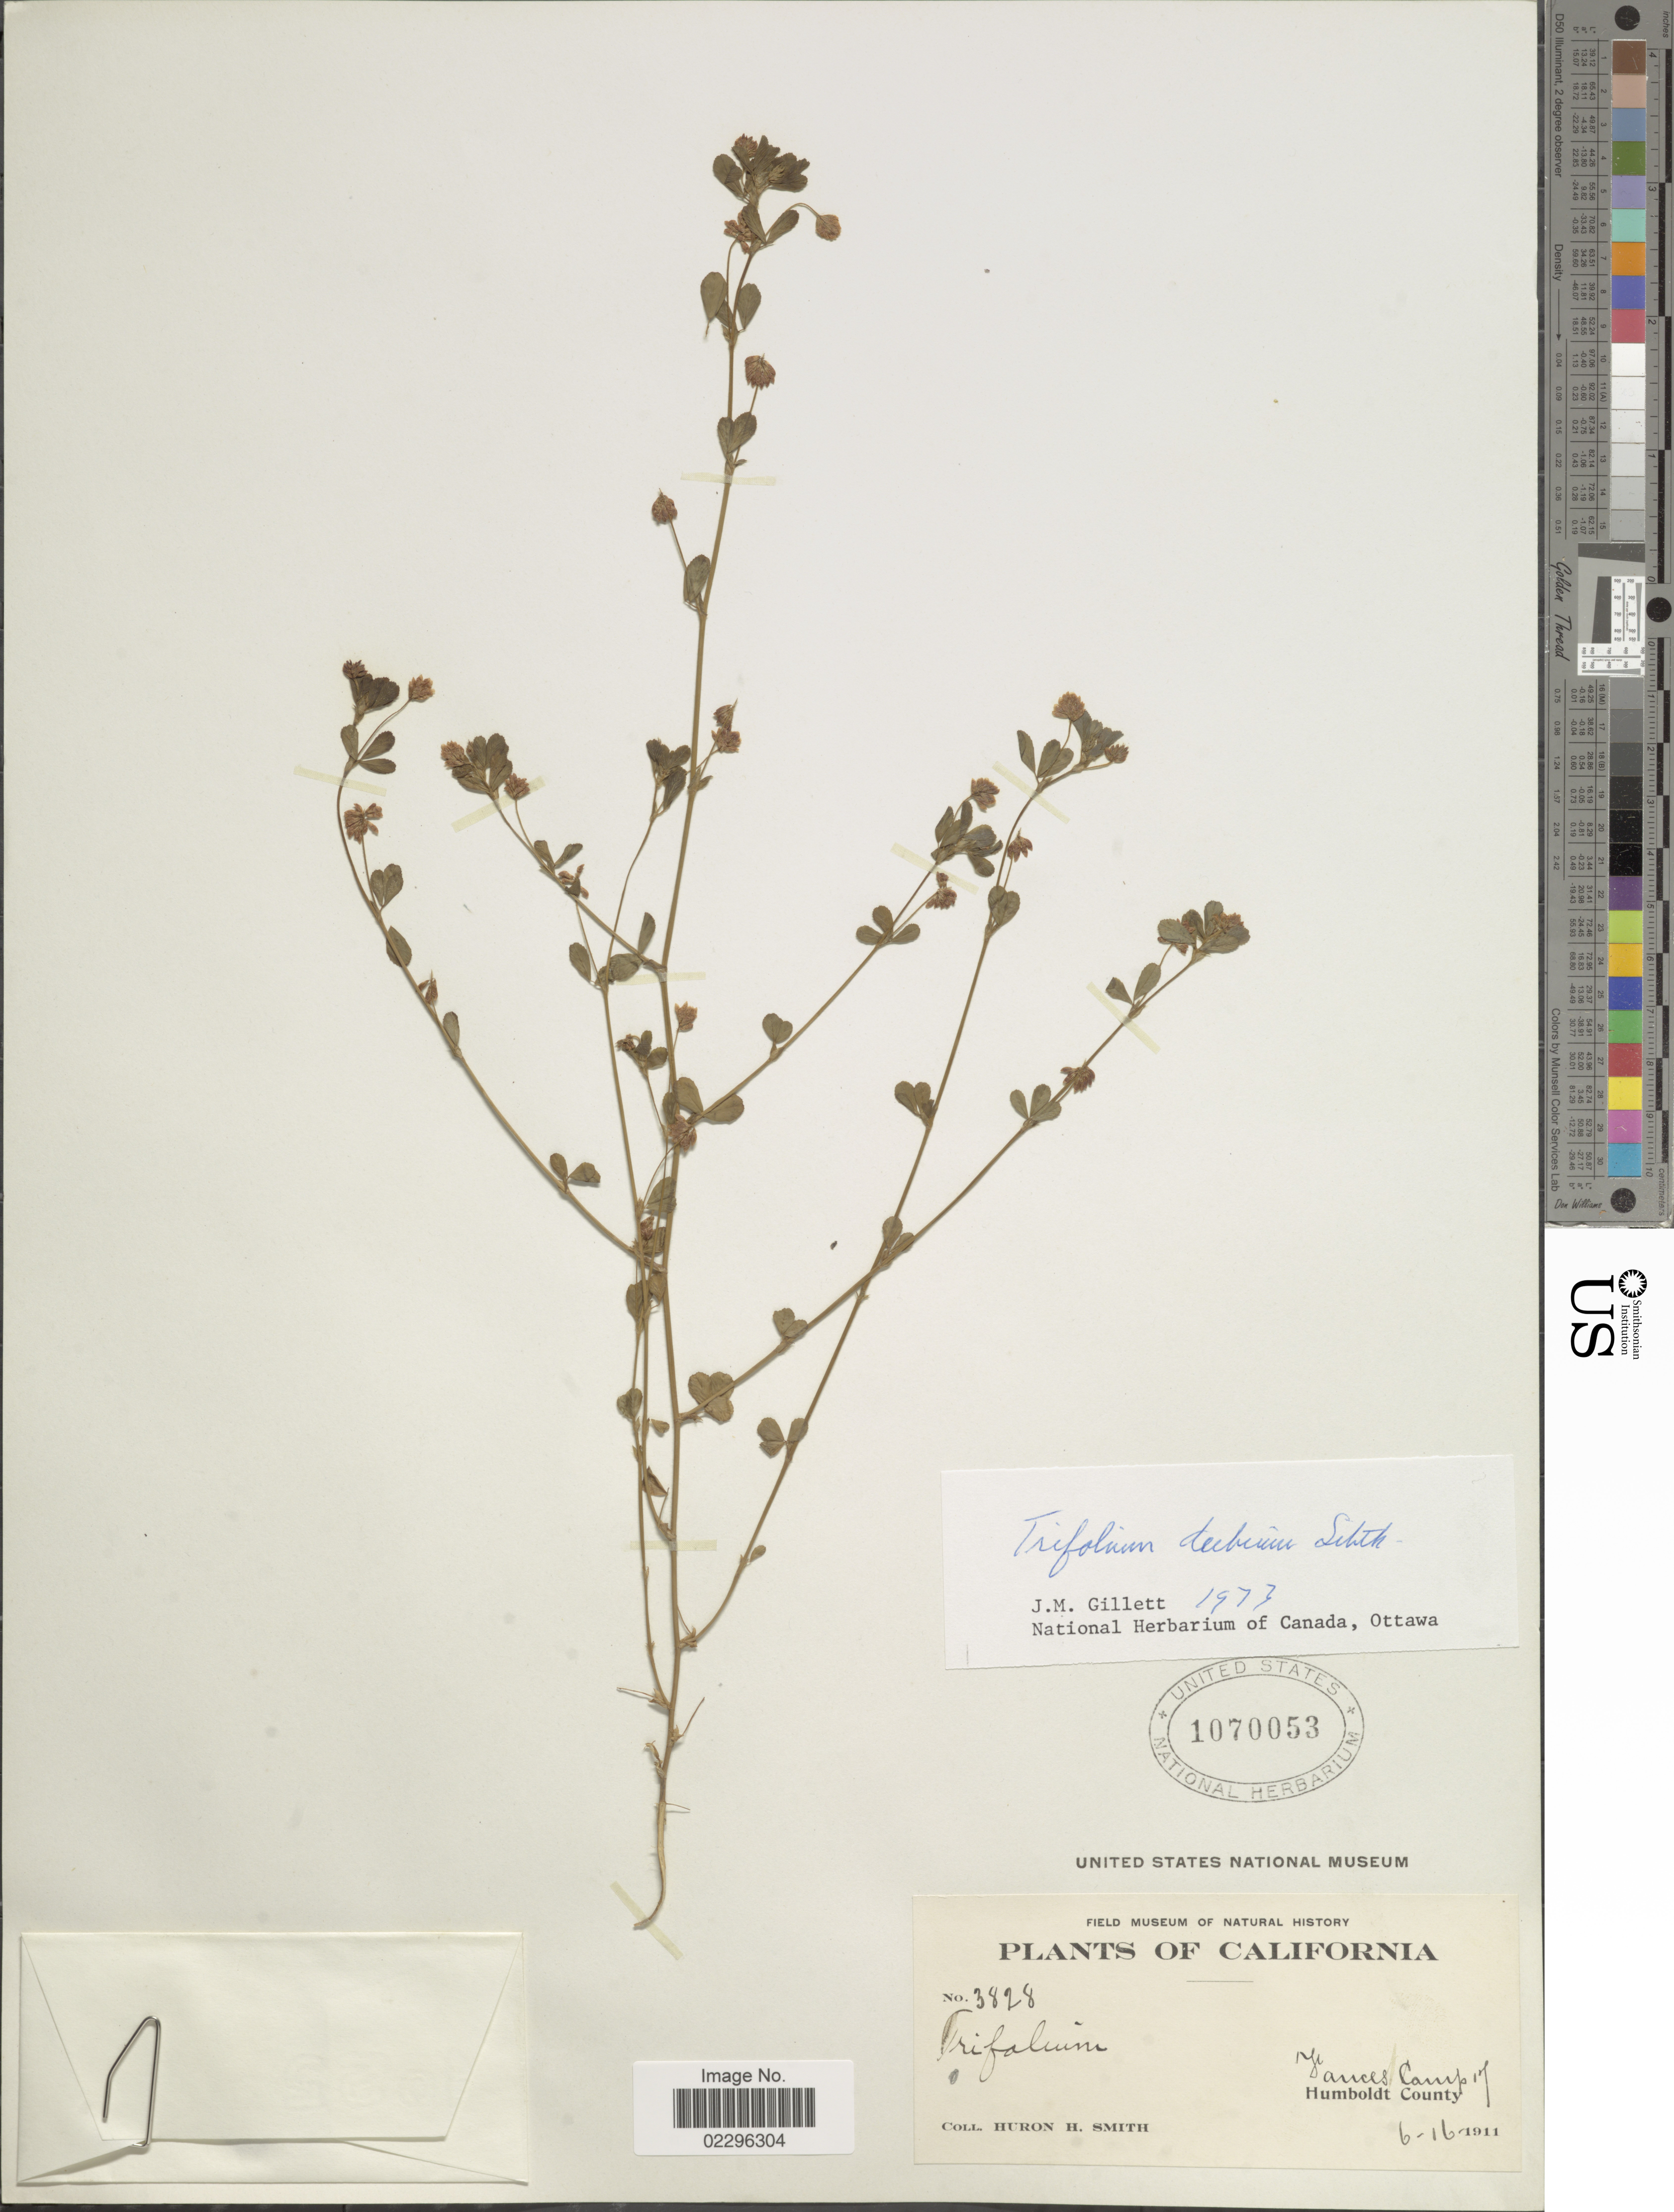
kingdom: Plantae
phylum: Tracheophyta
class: Magnoliopsida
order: Fabales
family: Fabaceae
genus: Trifolium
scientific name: Trifolium dubium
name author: Sibth.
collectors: Huron H. Smith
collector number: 3828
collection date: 1911-06-16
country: United States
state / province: California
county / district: Humboldt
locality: Vances Camp 17. Humboldt County.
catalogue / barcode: US 1070053